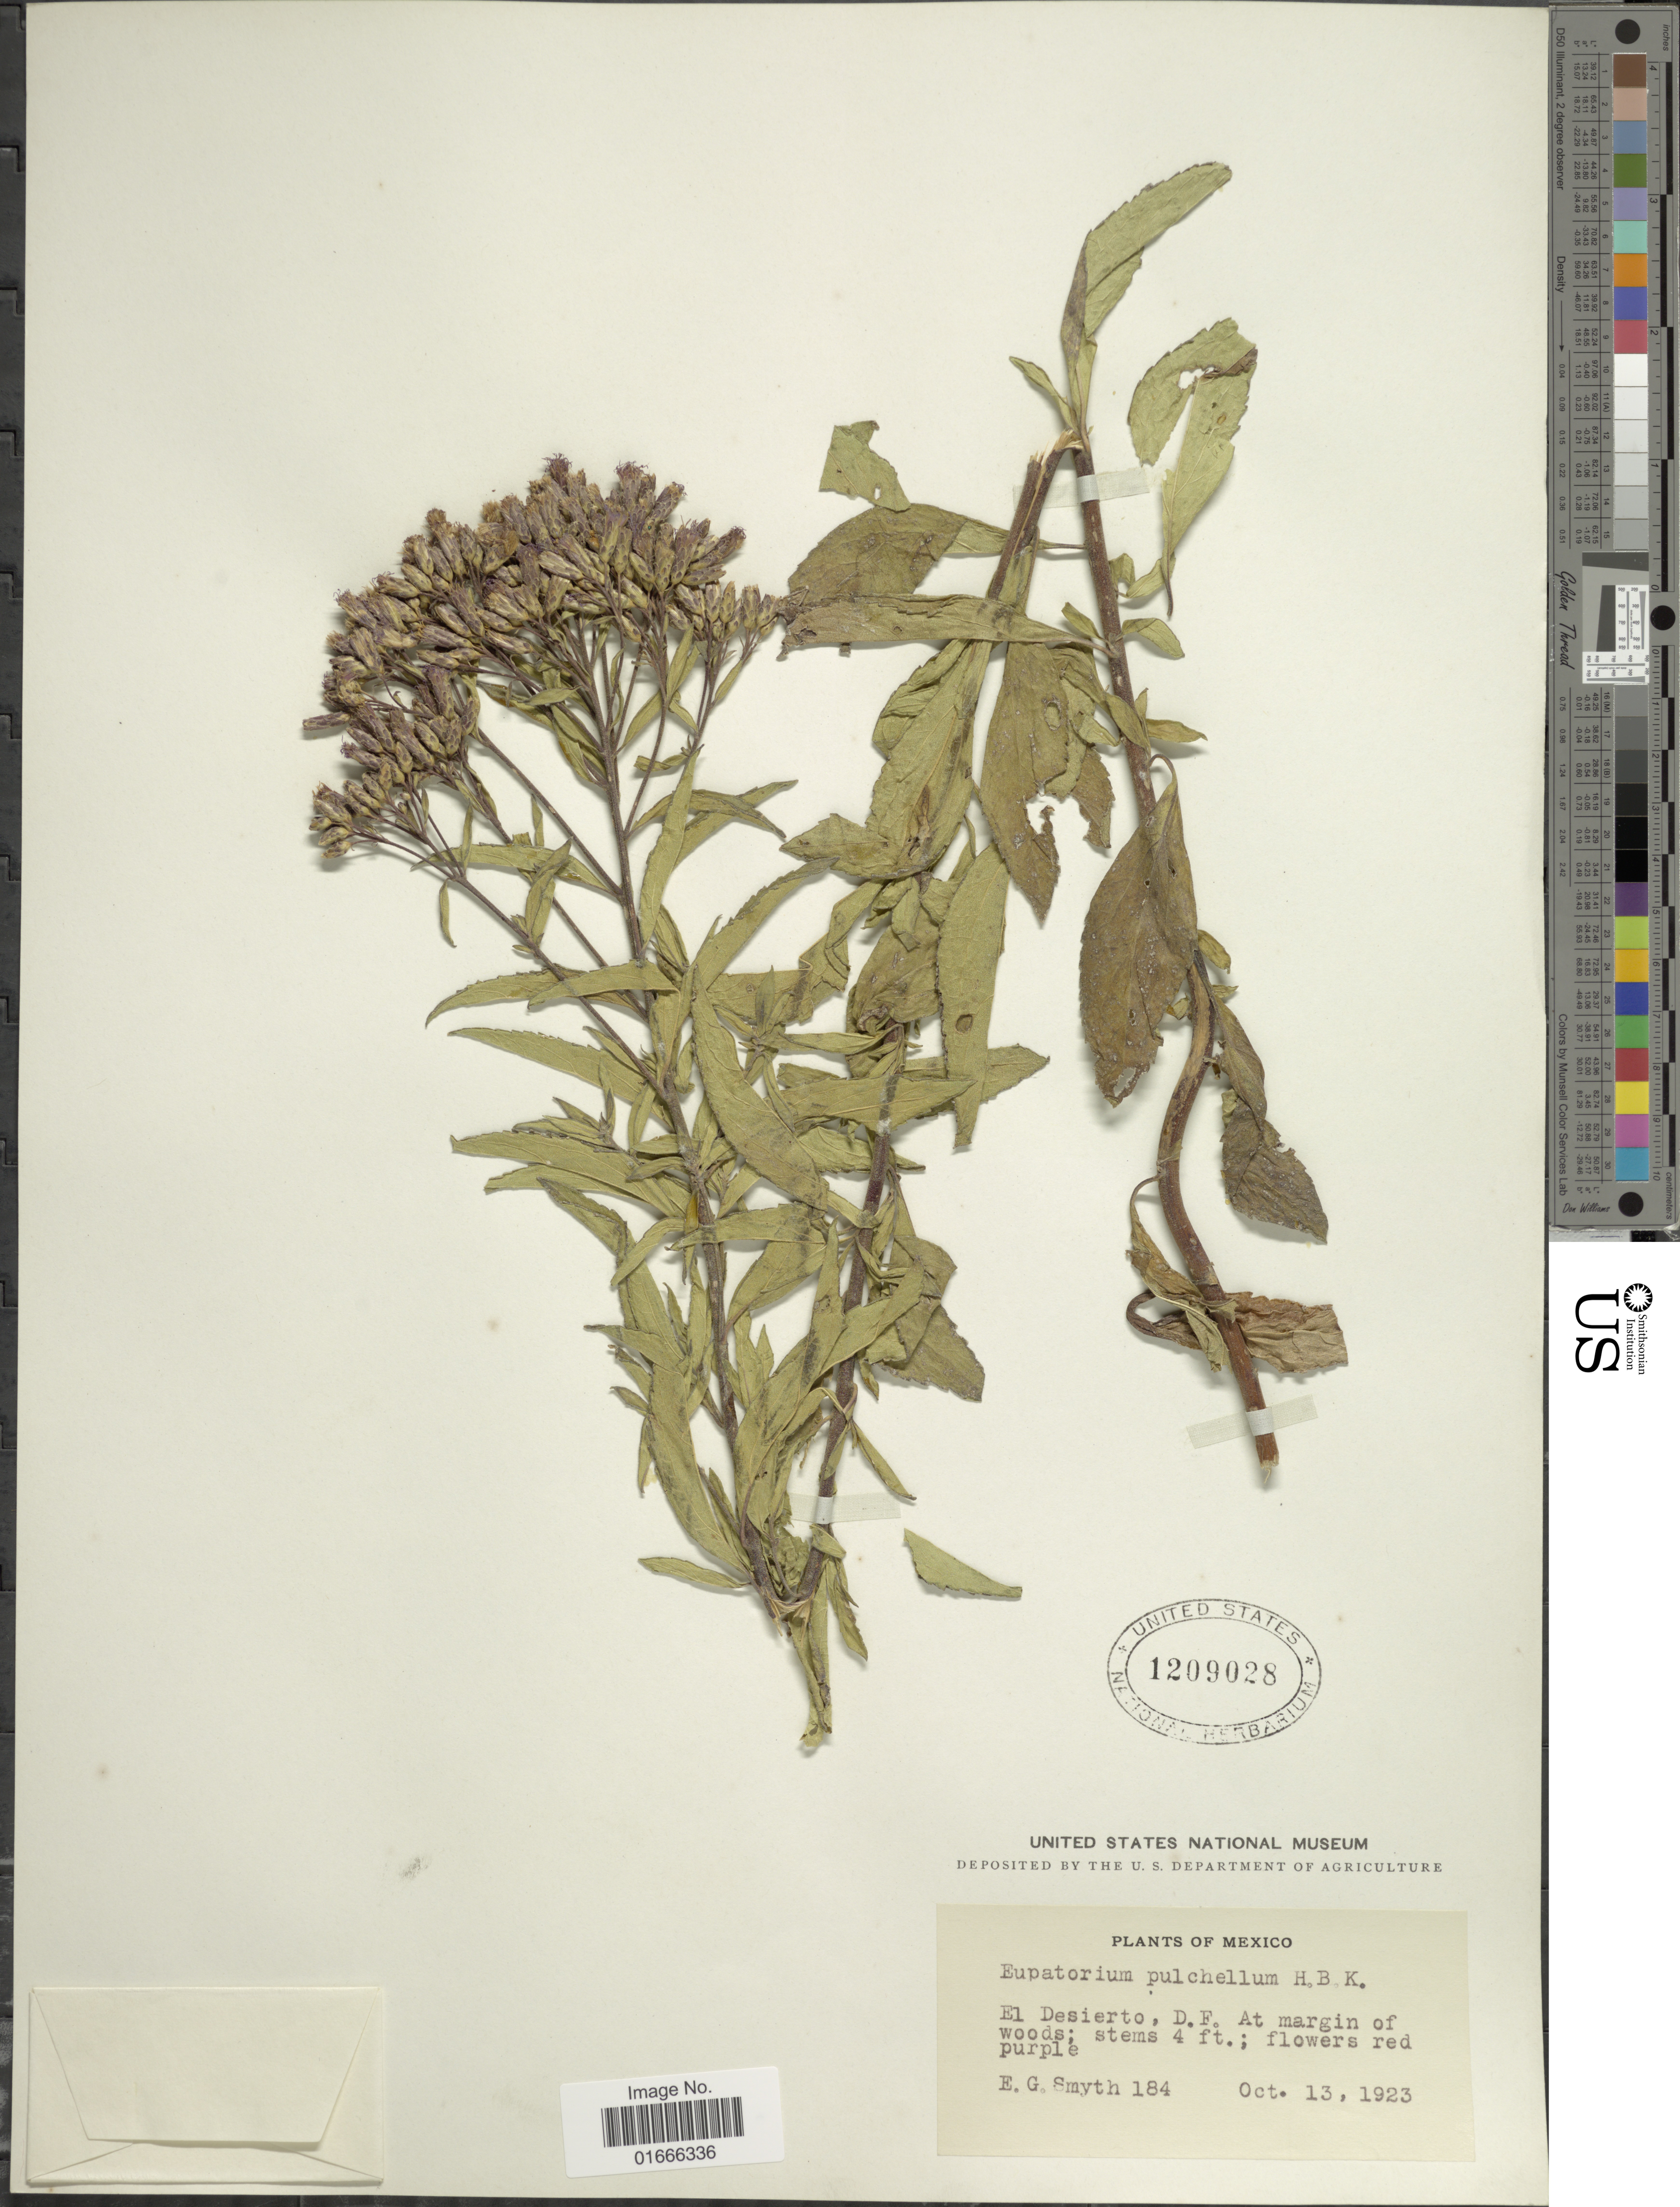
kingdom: Plantae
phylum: Tracheophyta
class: Magnoliopsida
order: Asterales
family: Asteraceae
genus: Chromolaena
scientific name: Chromolaena pulchella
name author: (Kunth) R.M. King & H. Rob.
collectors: E. Smyth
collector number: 184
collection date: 1923-10-13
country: Mexico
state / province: Distrito Federal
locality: El Desierto, D. F. at margin of woods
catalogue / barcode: US 1209028